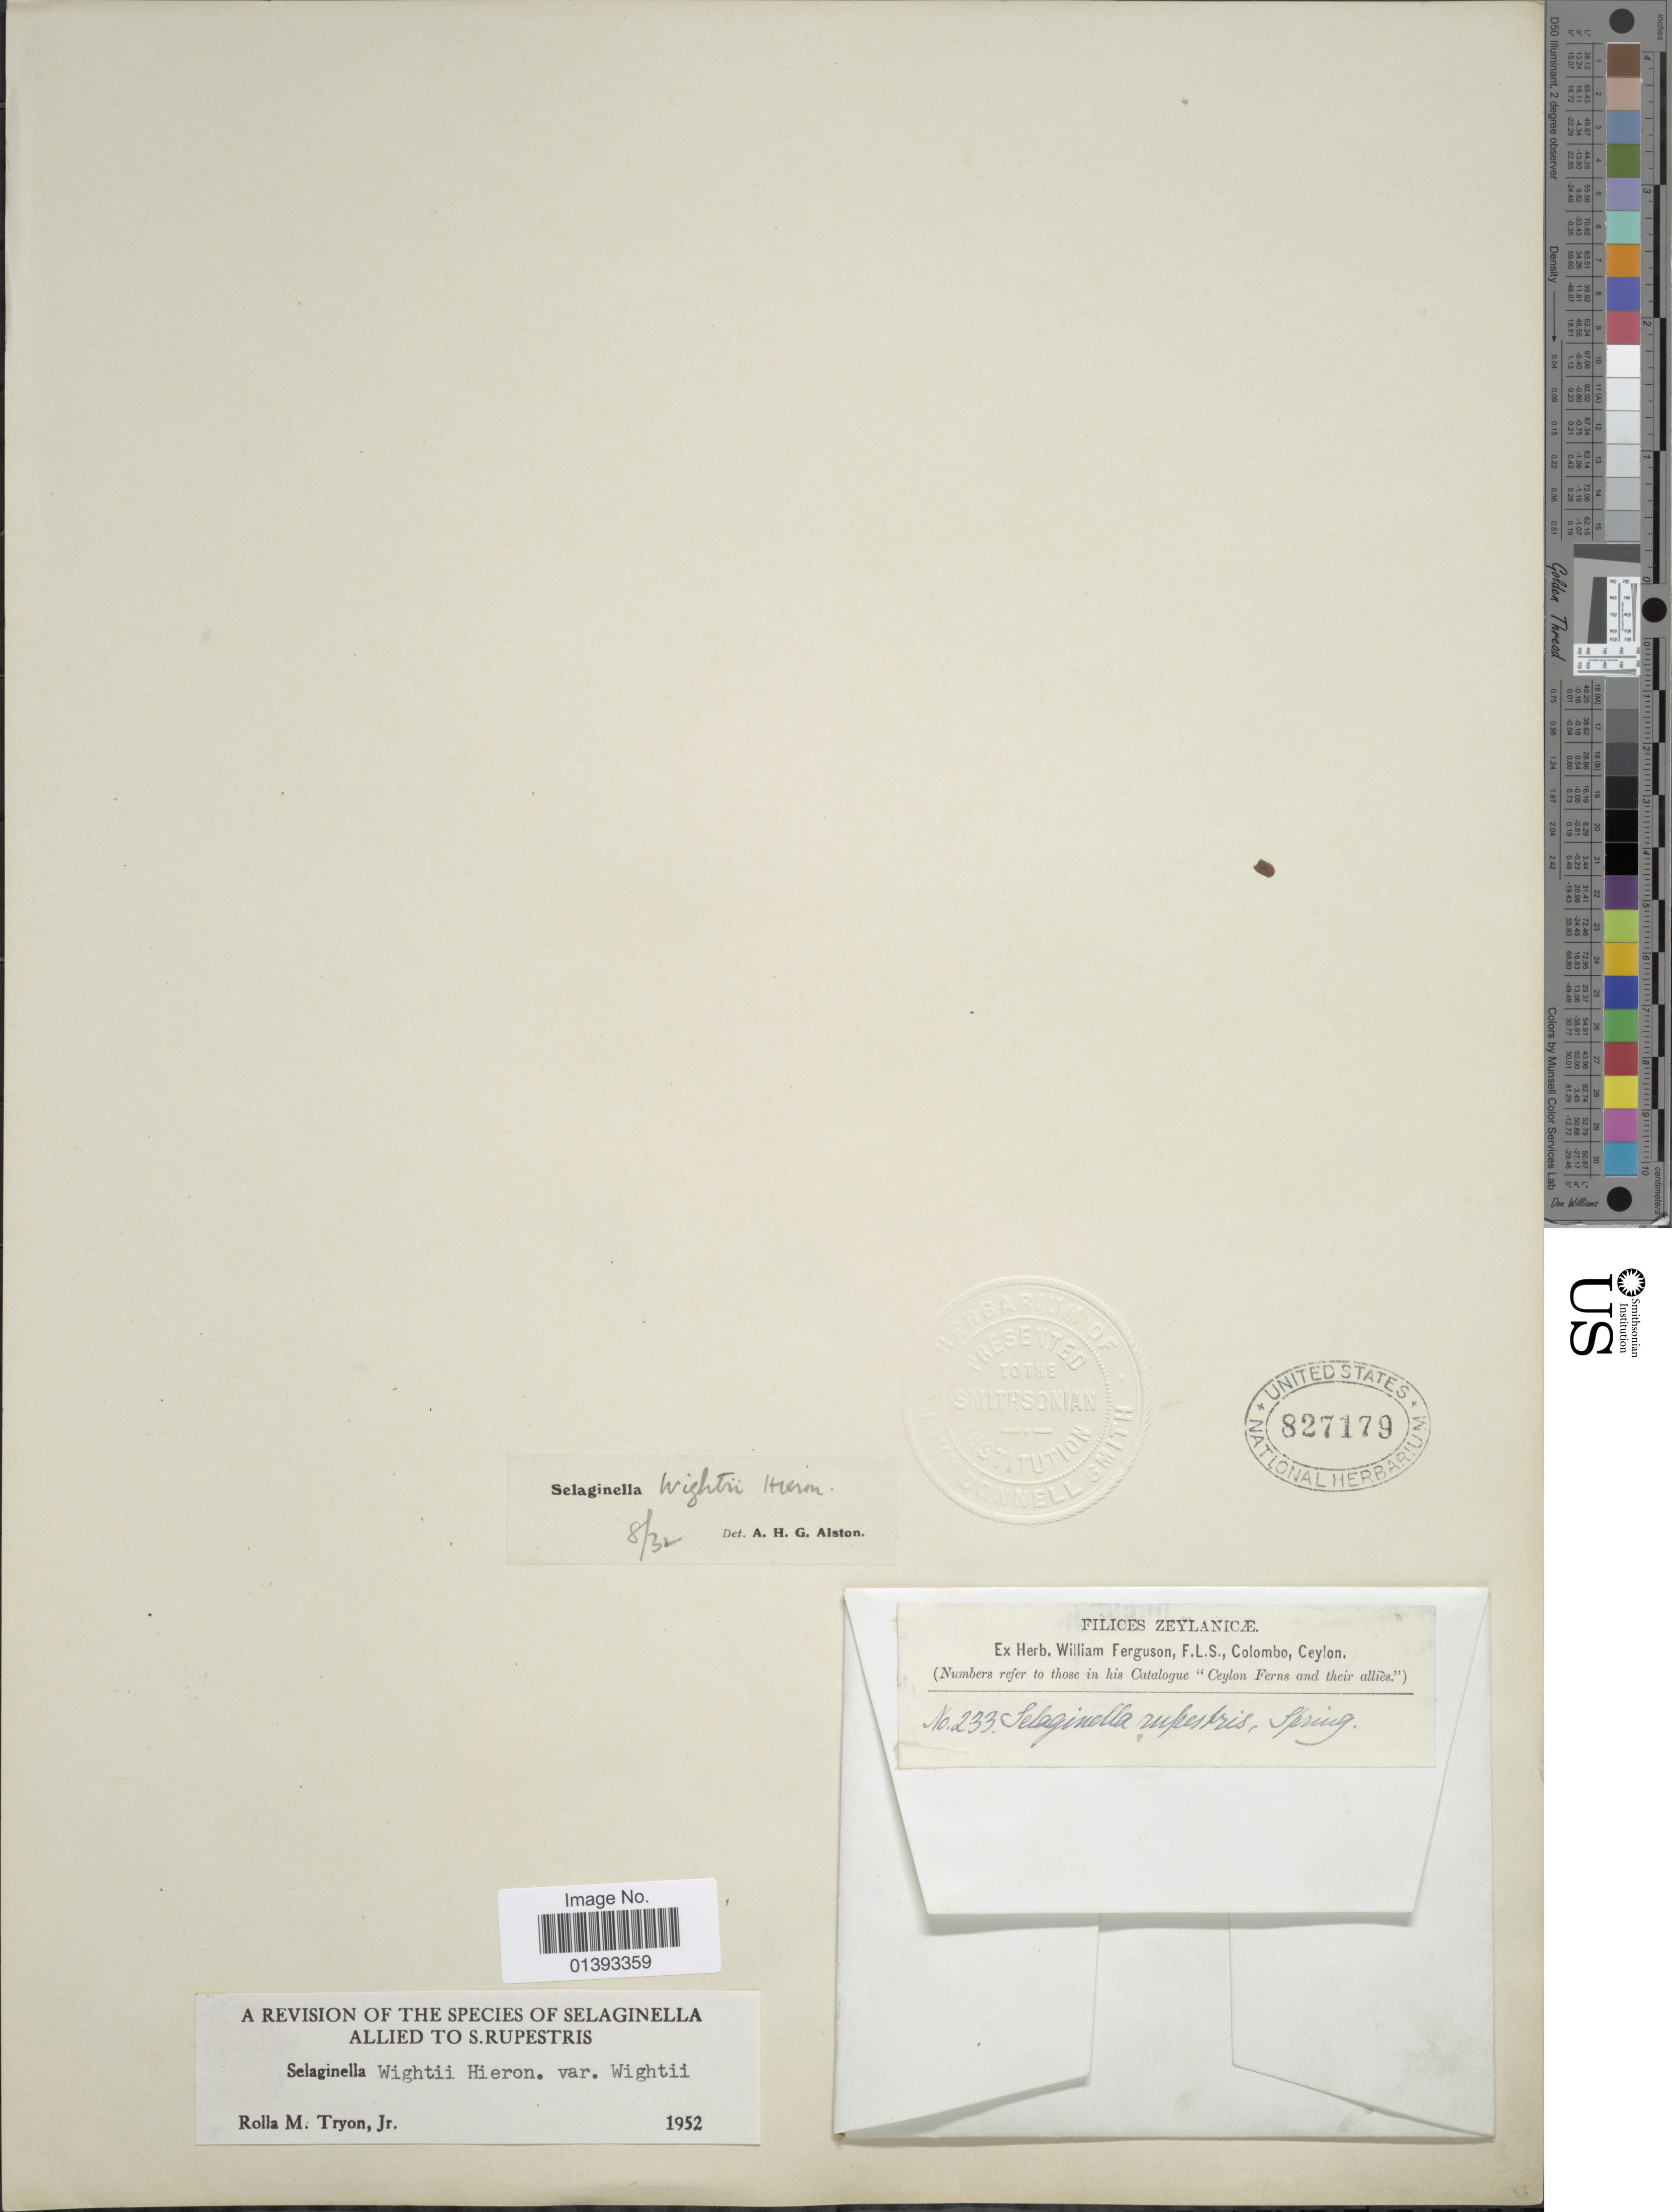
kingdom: Plantae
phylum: Tracheophyta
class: Lycopodiopsida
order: Selaginellales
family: Selaginellaceae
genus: Selaginella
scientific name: Selaginella wrightii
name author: Hieron.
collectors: ex herb. William Ferguson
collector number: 233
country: Sri Lanka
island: Ceylon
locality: Filices Zeylanicae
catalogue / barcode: US 827179